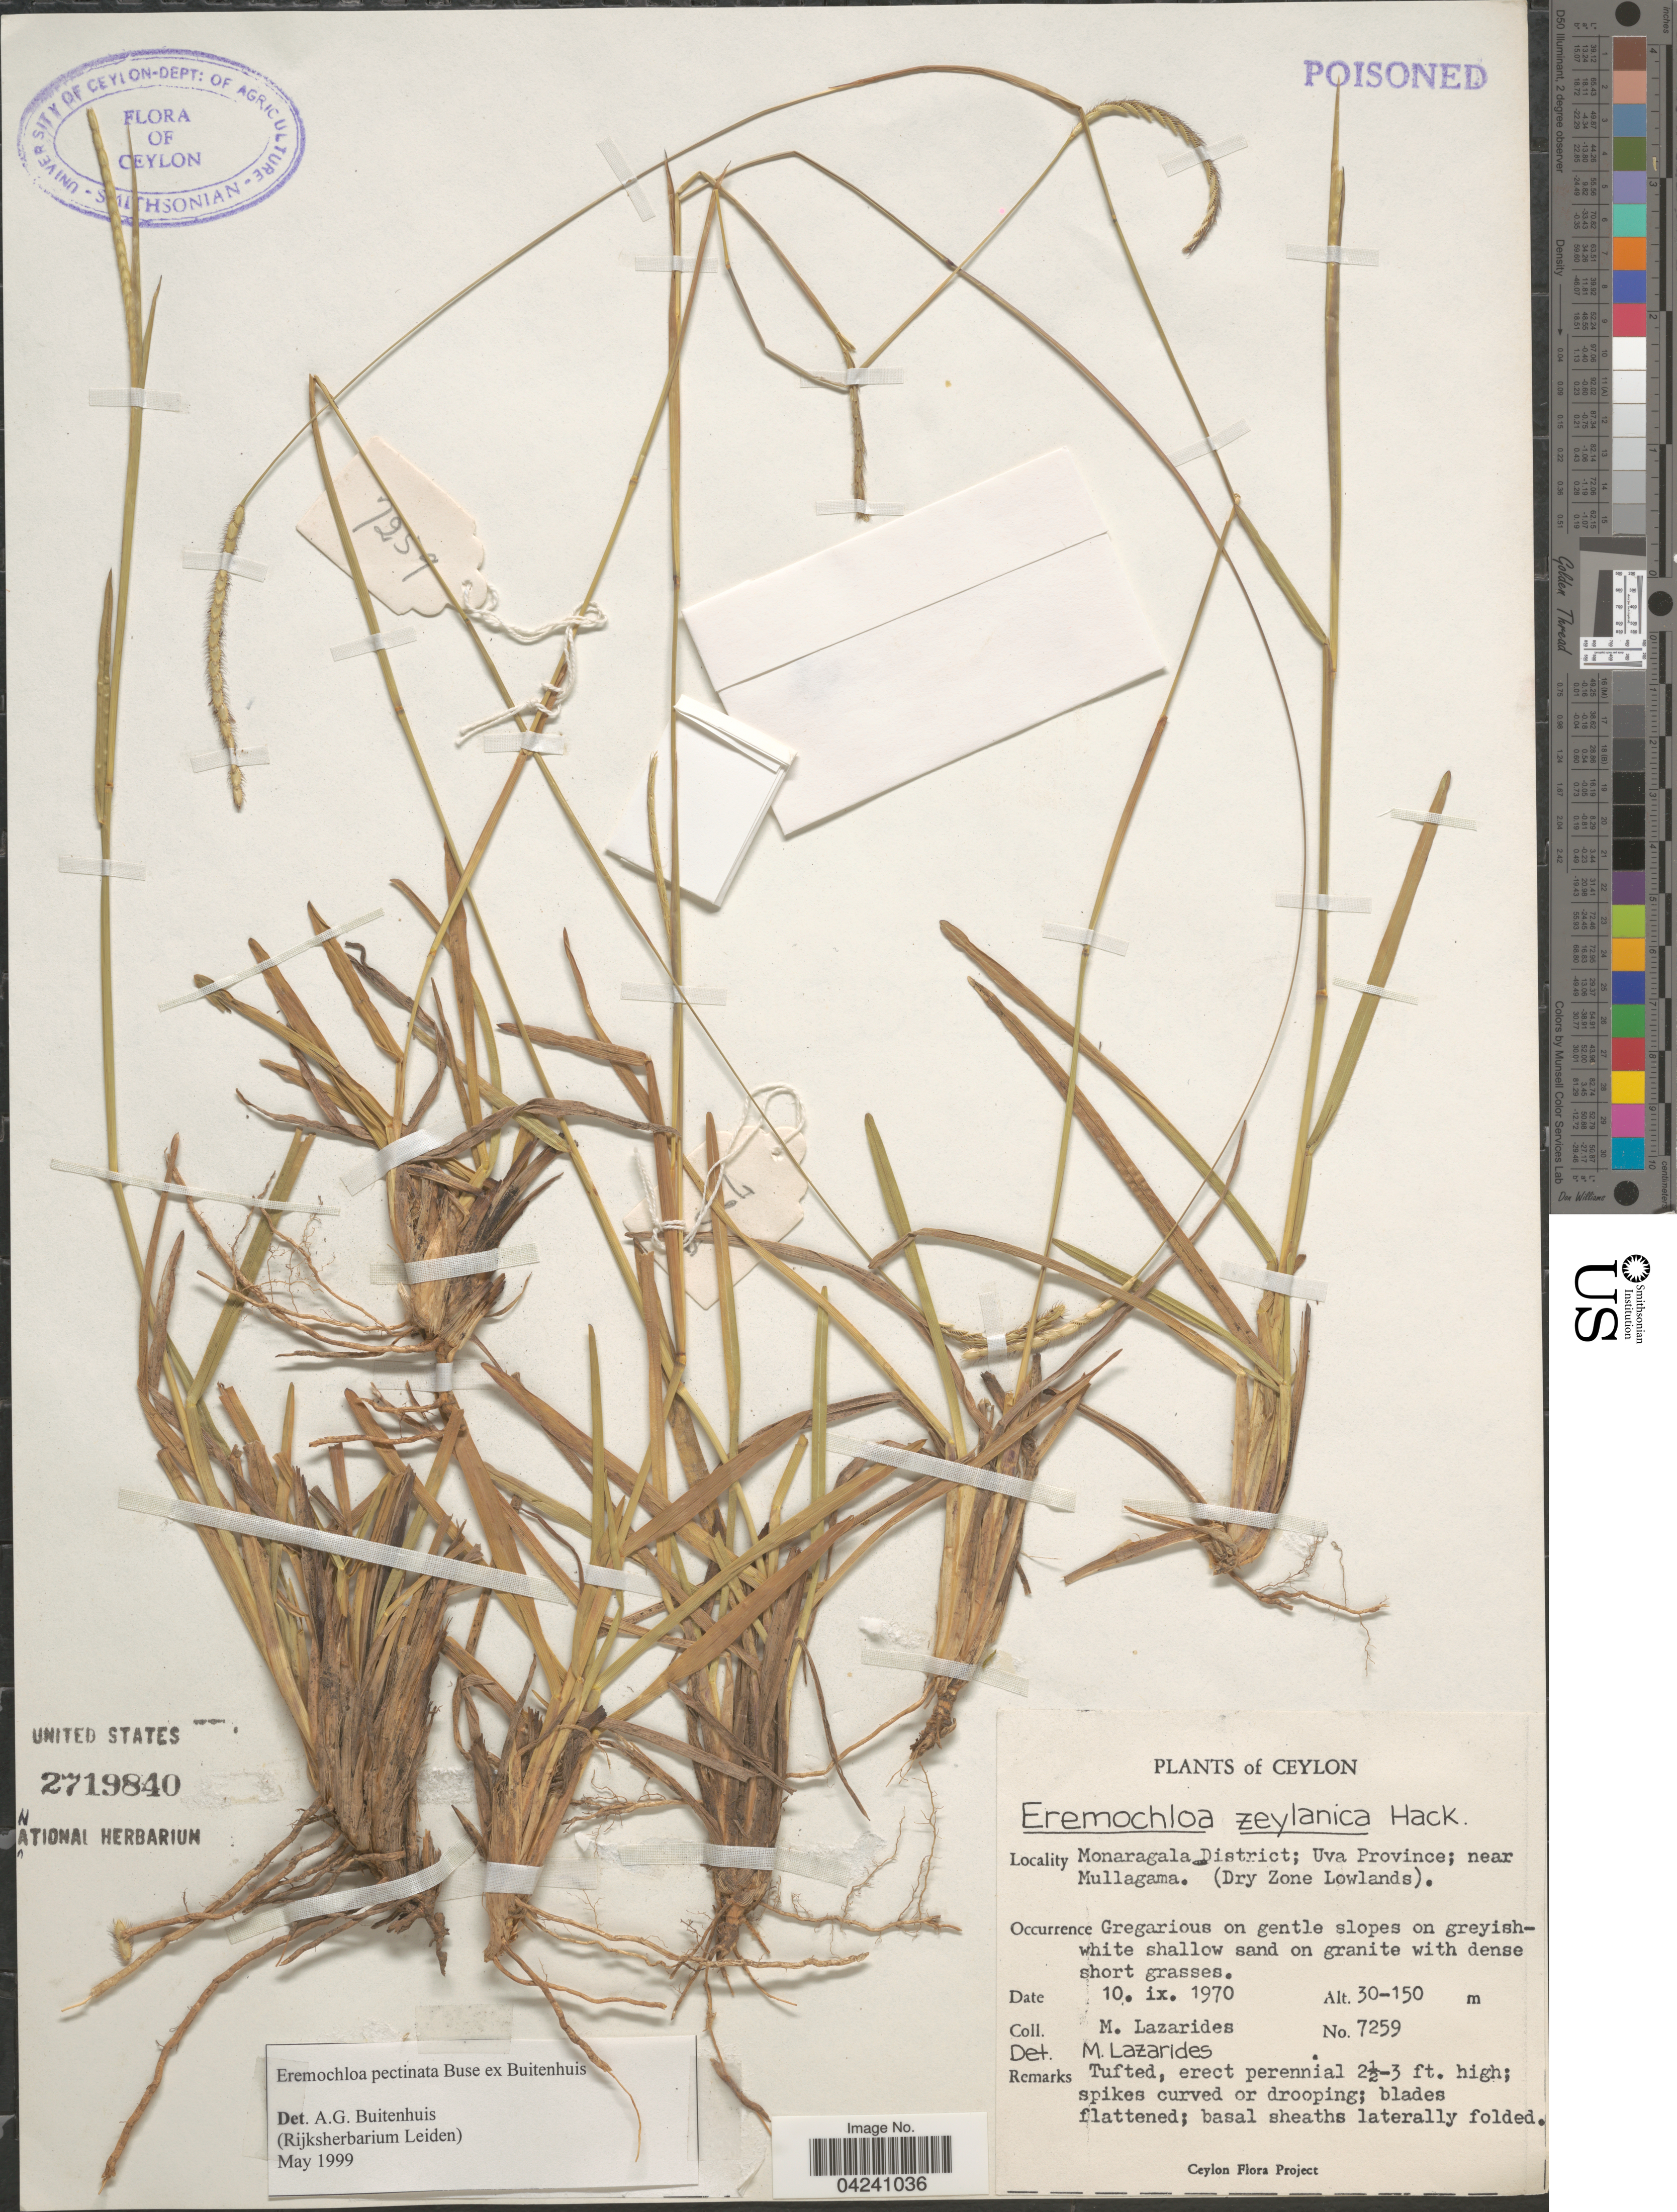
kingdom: Plantae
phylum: Tracheophyta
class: Liliopsida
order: Poales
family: Poaceae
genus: Eremochloa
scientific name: Eremochloa pectinata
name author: Büse ex Buit.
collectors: M. Lazarides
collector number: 7259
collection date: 1970-09-10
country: Sri Lanka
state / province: Uva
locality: Ceylon. Monaragala-District; near Mullagama. (Dry Zone Lowlands). Gregarious on gentle slopes on greyish-white shallow sand on granite white dense short grasses.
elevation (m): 30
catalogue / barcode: US 2719840